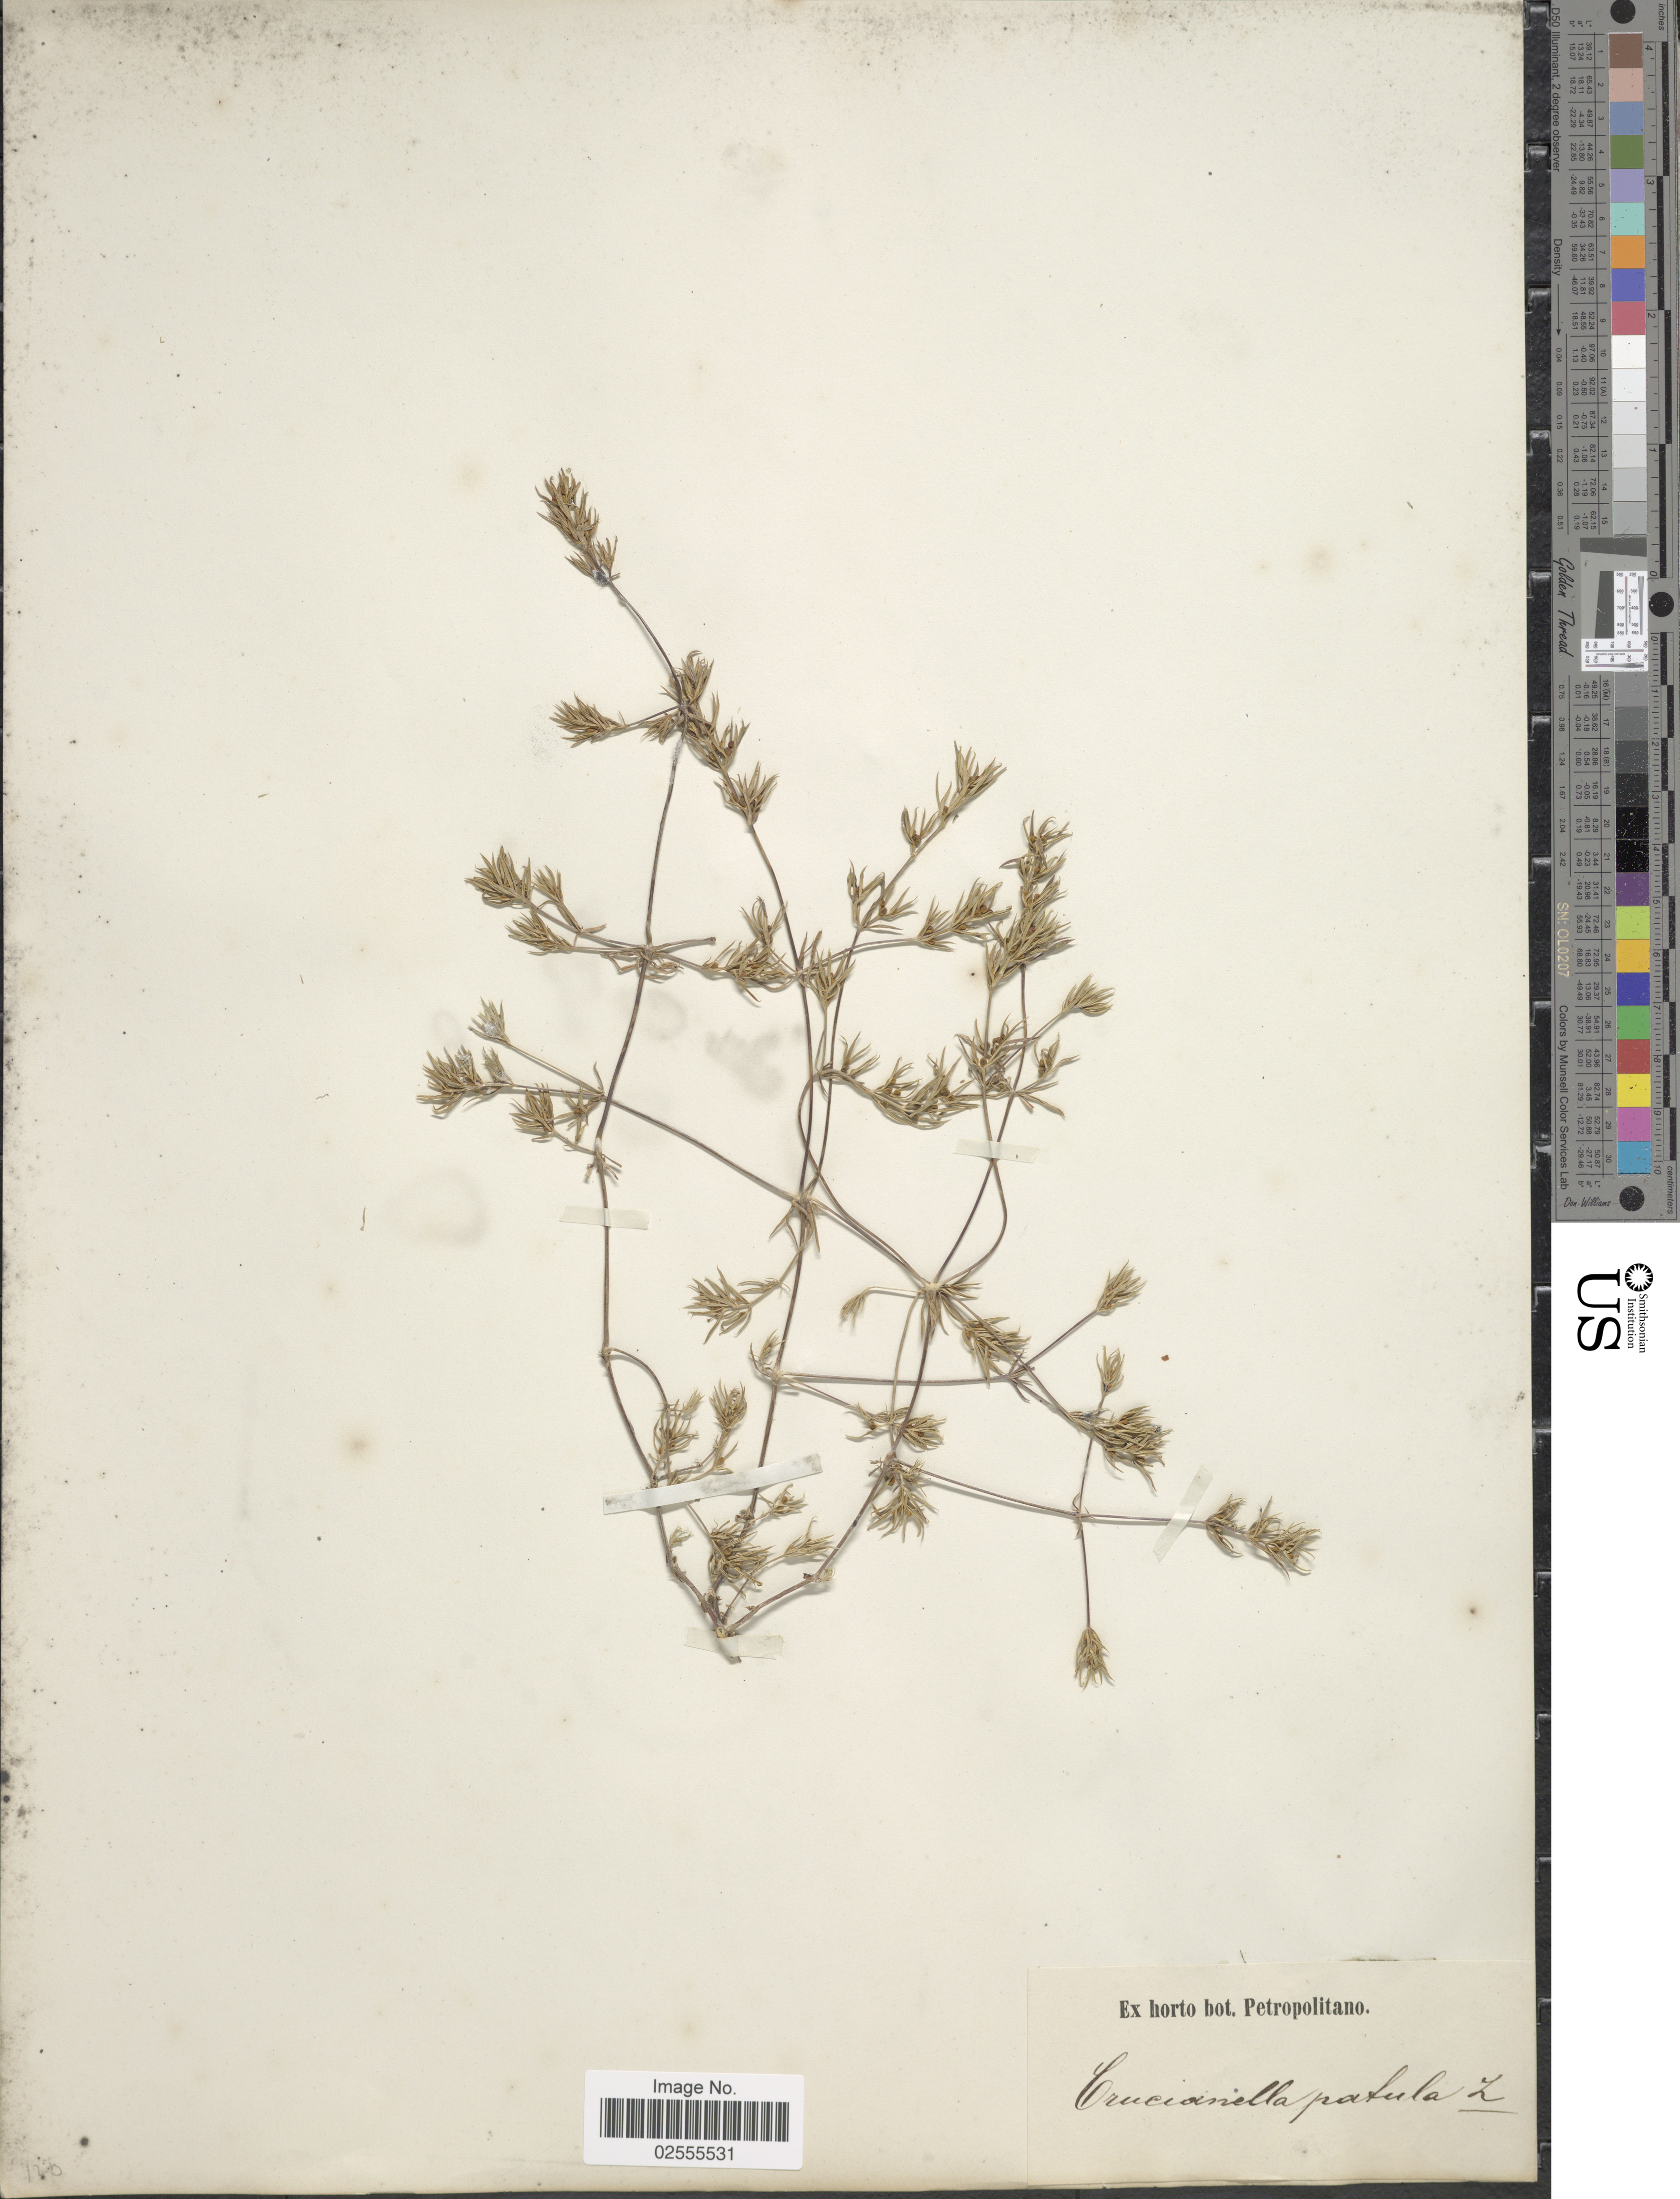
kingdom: Plantae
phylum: Tracheophyta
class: Magnoliopsida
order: Gentianales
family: Rubiaceae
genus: Crucianella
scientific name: Crucianella patula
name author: L.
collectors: ex Horto Bot. Petropolitano